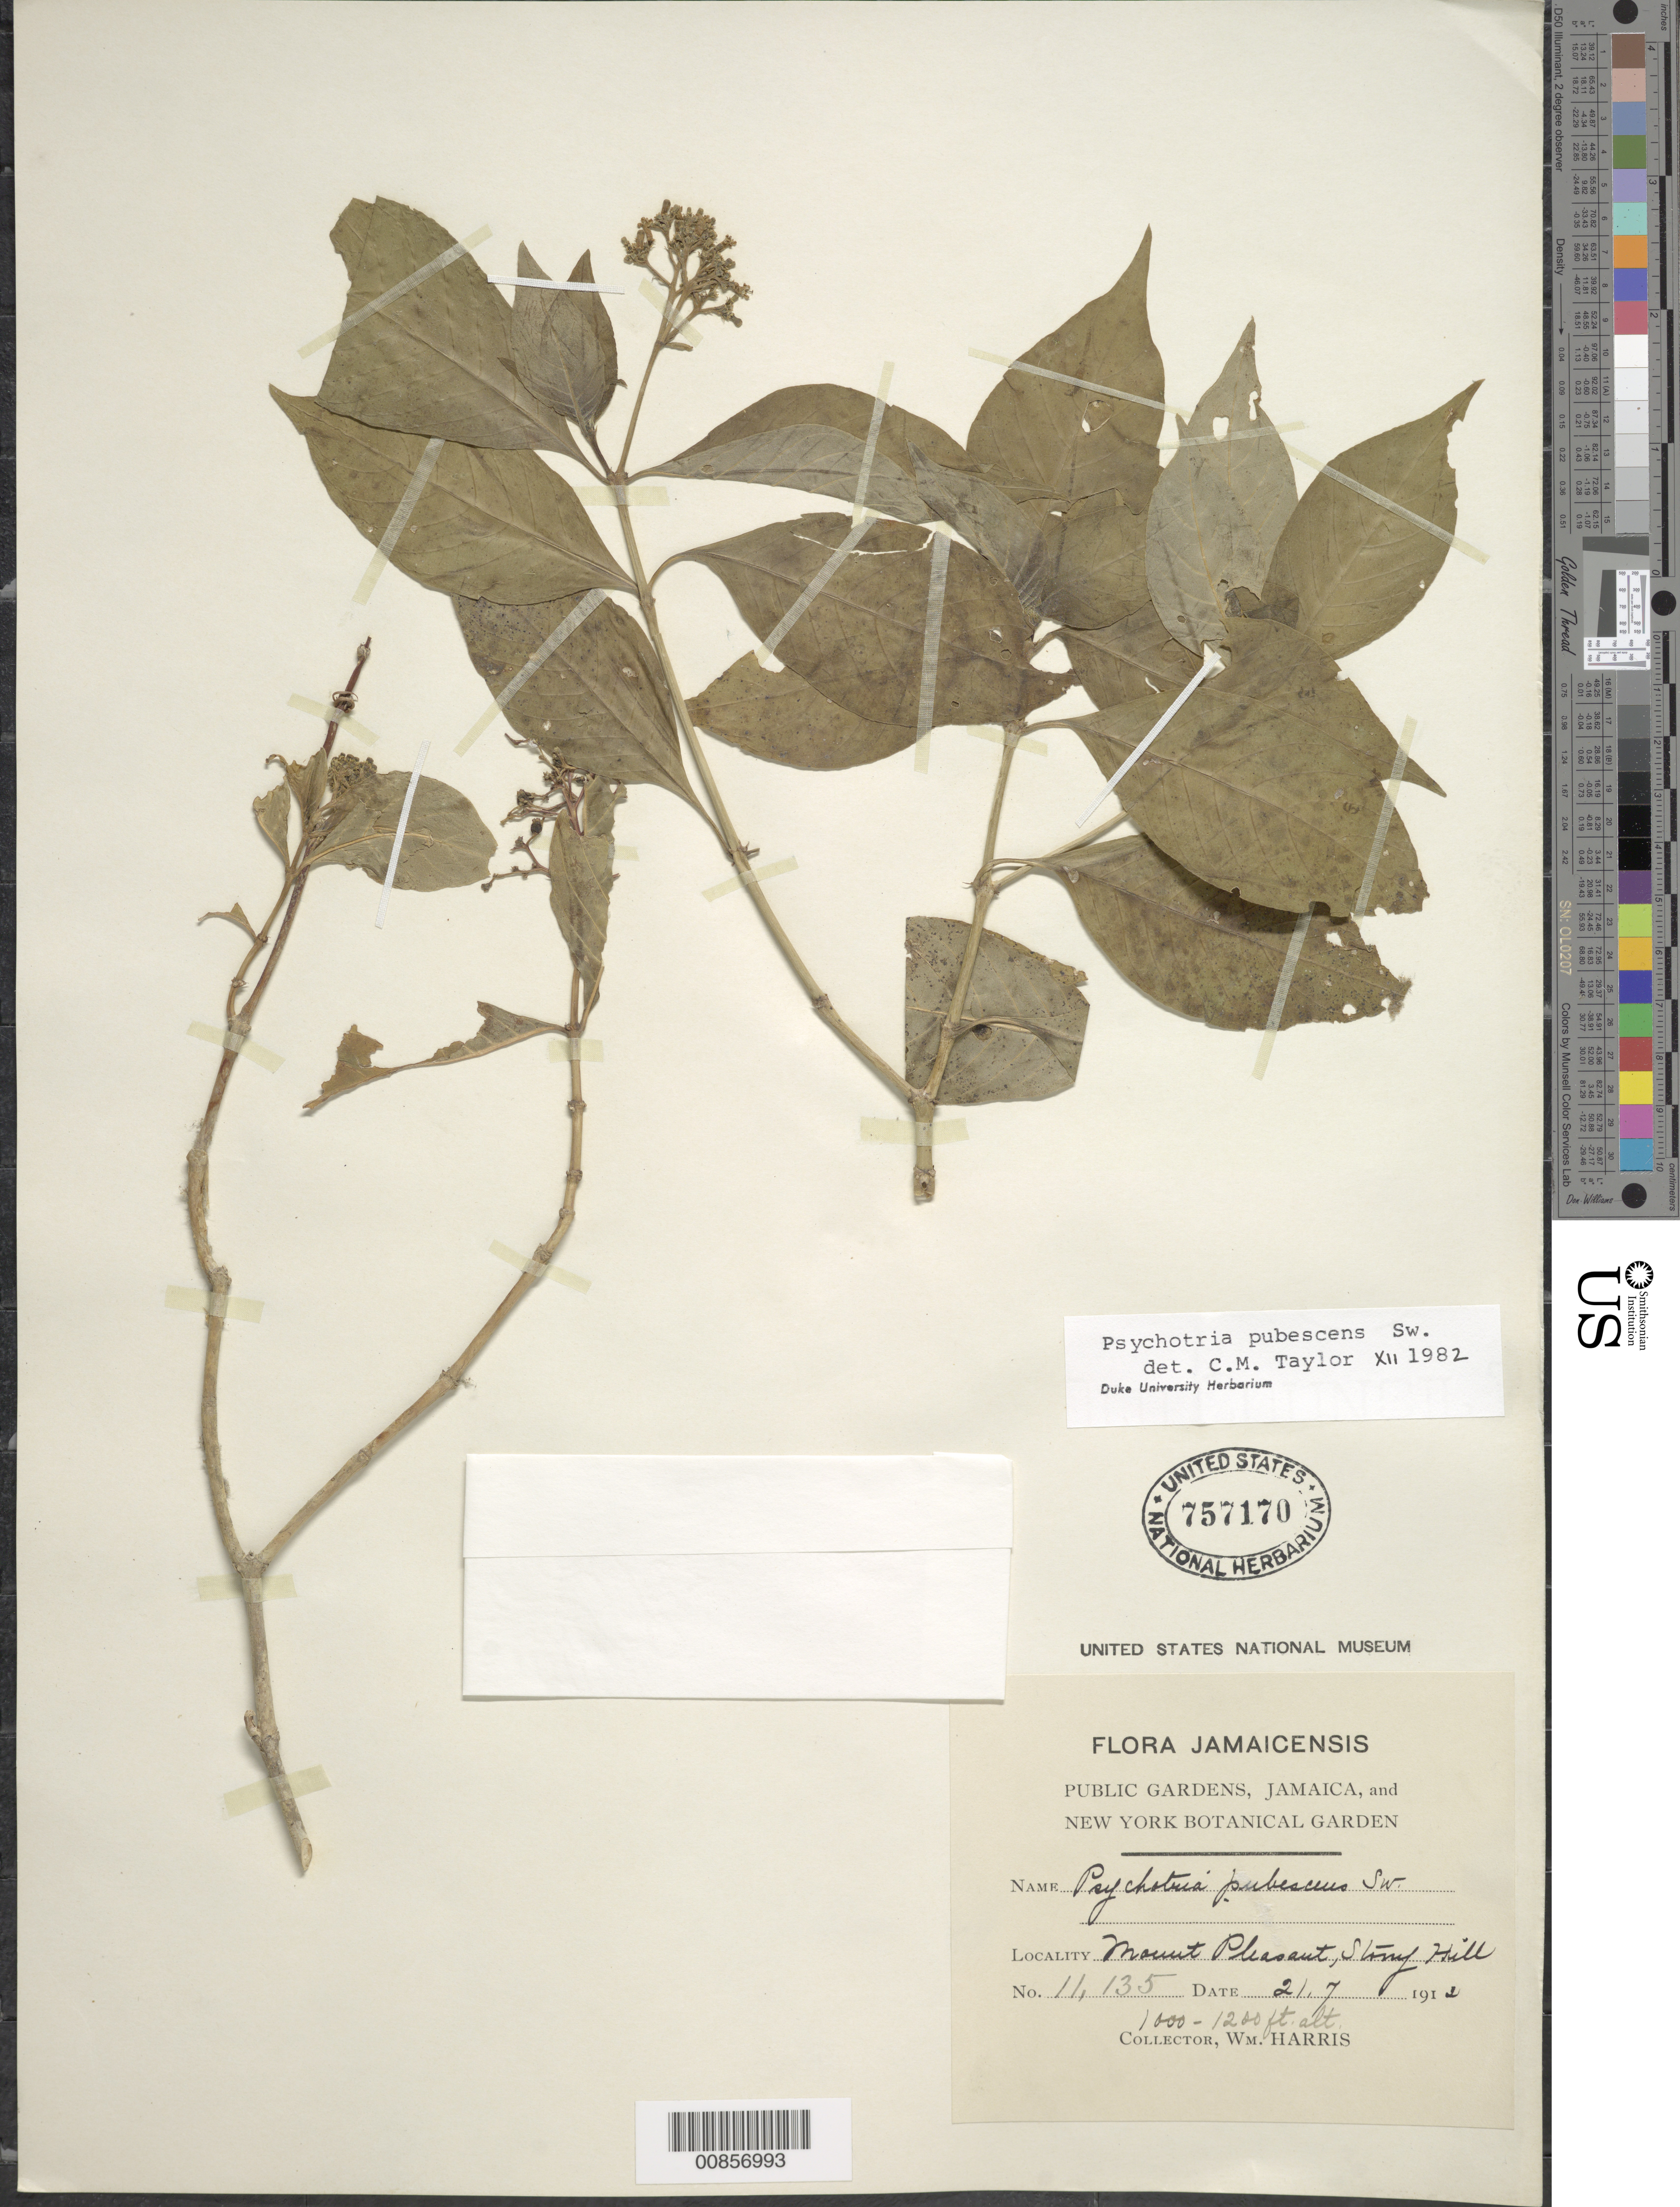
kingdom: Plantae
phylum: Tracheophyta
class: Magnoliopsida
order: Gentianales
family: Rubiaceae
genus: Psychotria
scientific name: Psychotria pubescens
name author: Sw.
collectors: W. H. Harris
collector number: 11135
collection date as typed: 21 Jul 1912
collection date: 1912-07-21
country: Jamaica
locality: Mt. Pleasant, Stony Hill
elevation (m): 305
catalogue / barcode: US 757170